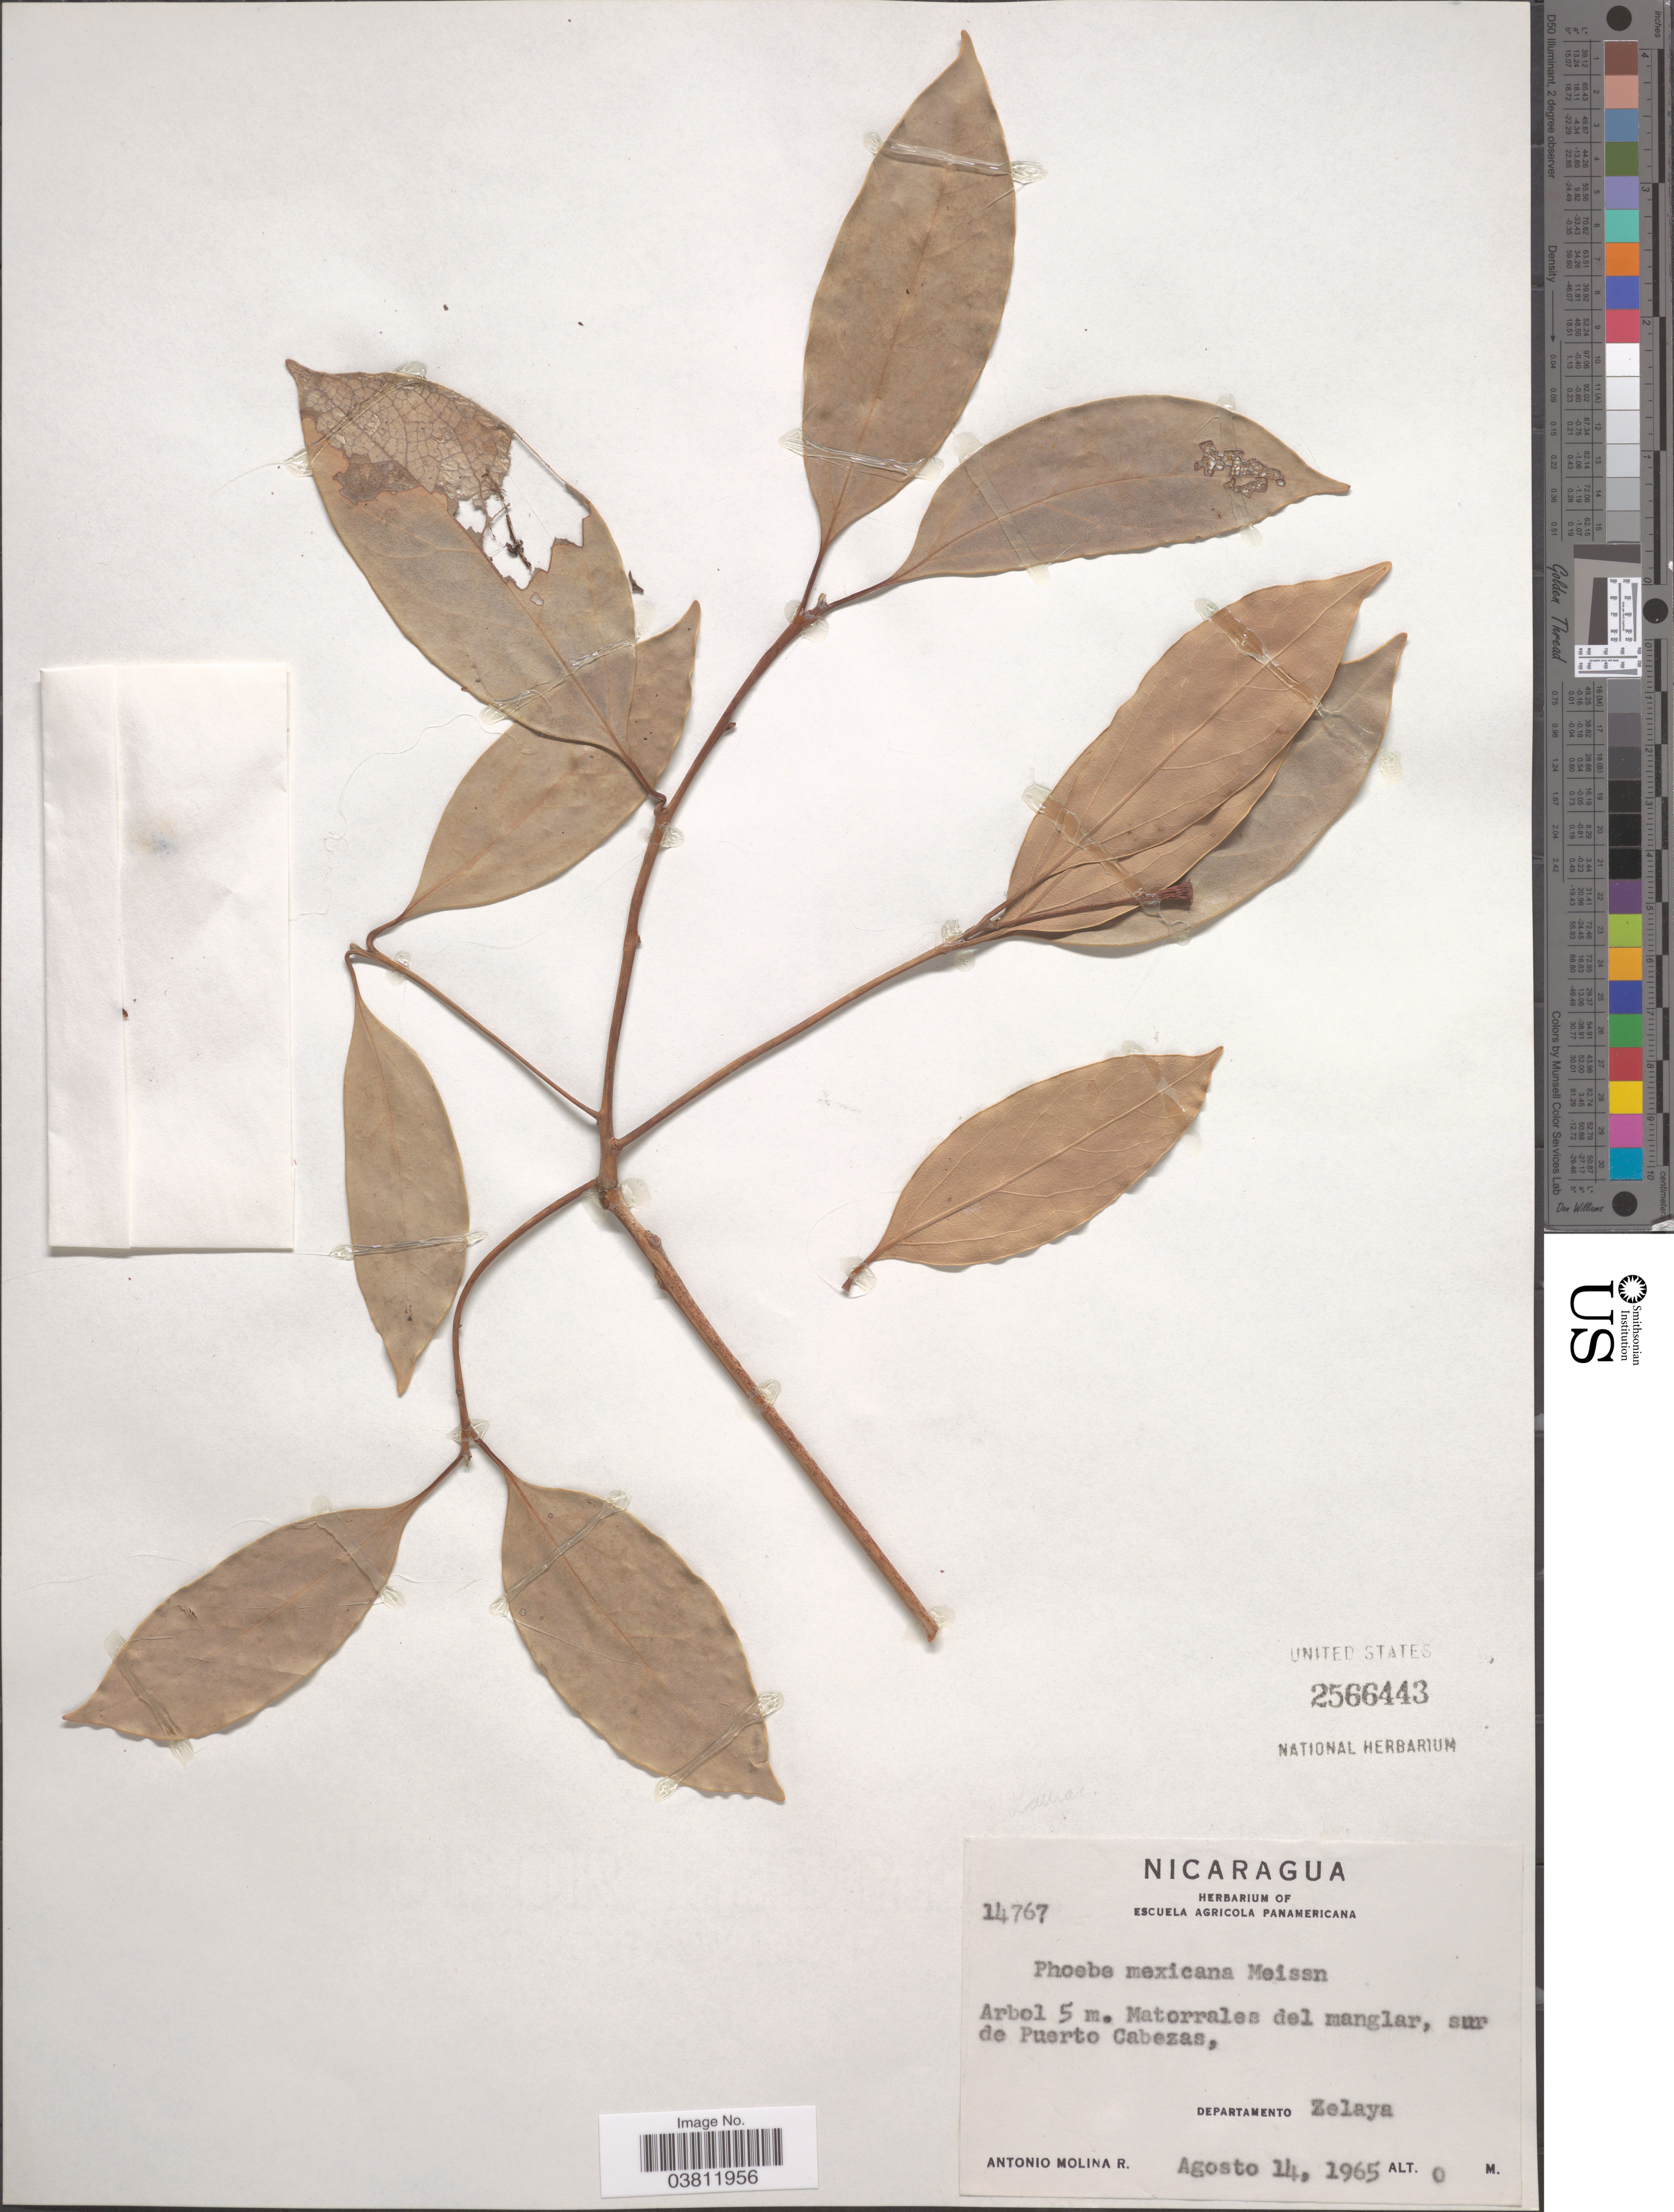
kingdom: Plantae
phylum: Tracheophyta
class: Magnoliopsida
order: Laurales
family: Lauraceae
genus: Phoebe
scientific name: Phoebe mexicana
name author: Meisn.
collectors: A. Molina R.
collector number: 14767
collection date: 1965-08-14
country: Nicaragua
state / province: Atlántico Norte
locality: Sur de Puerto Cabezas, Departamento Zelaya.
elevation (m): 0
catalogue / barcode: US 2566443